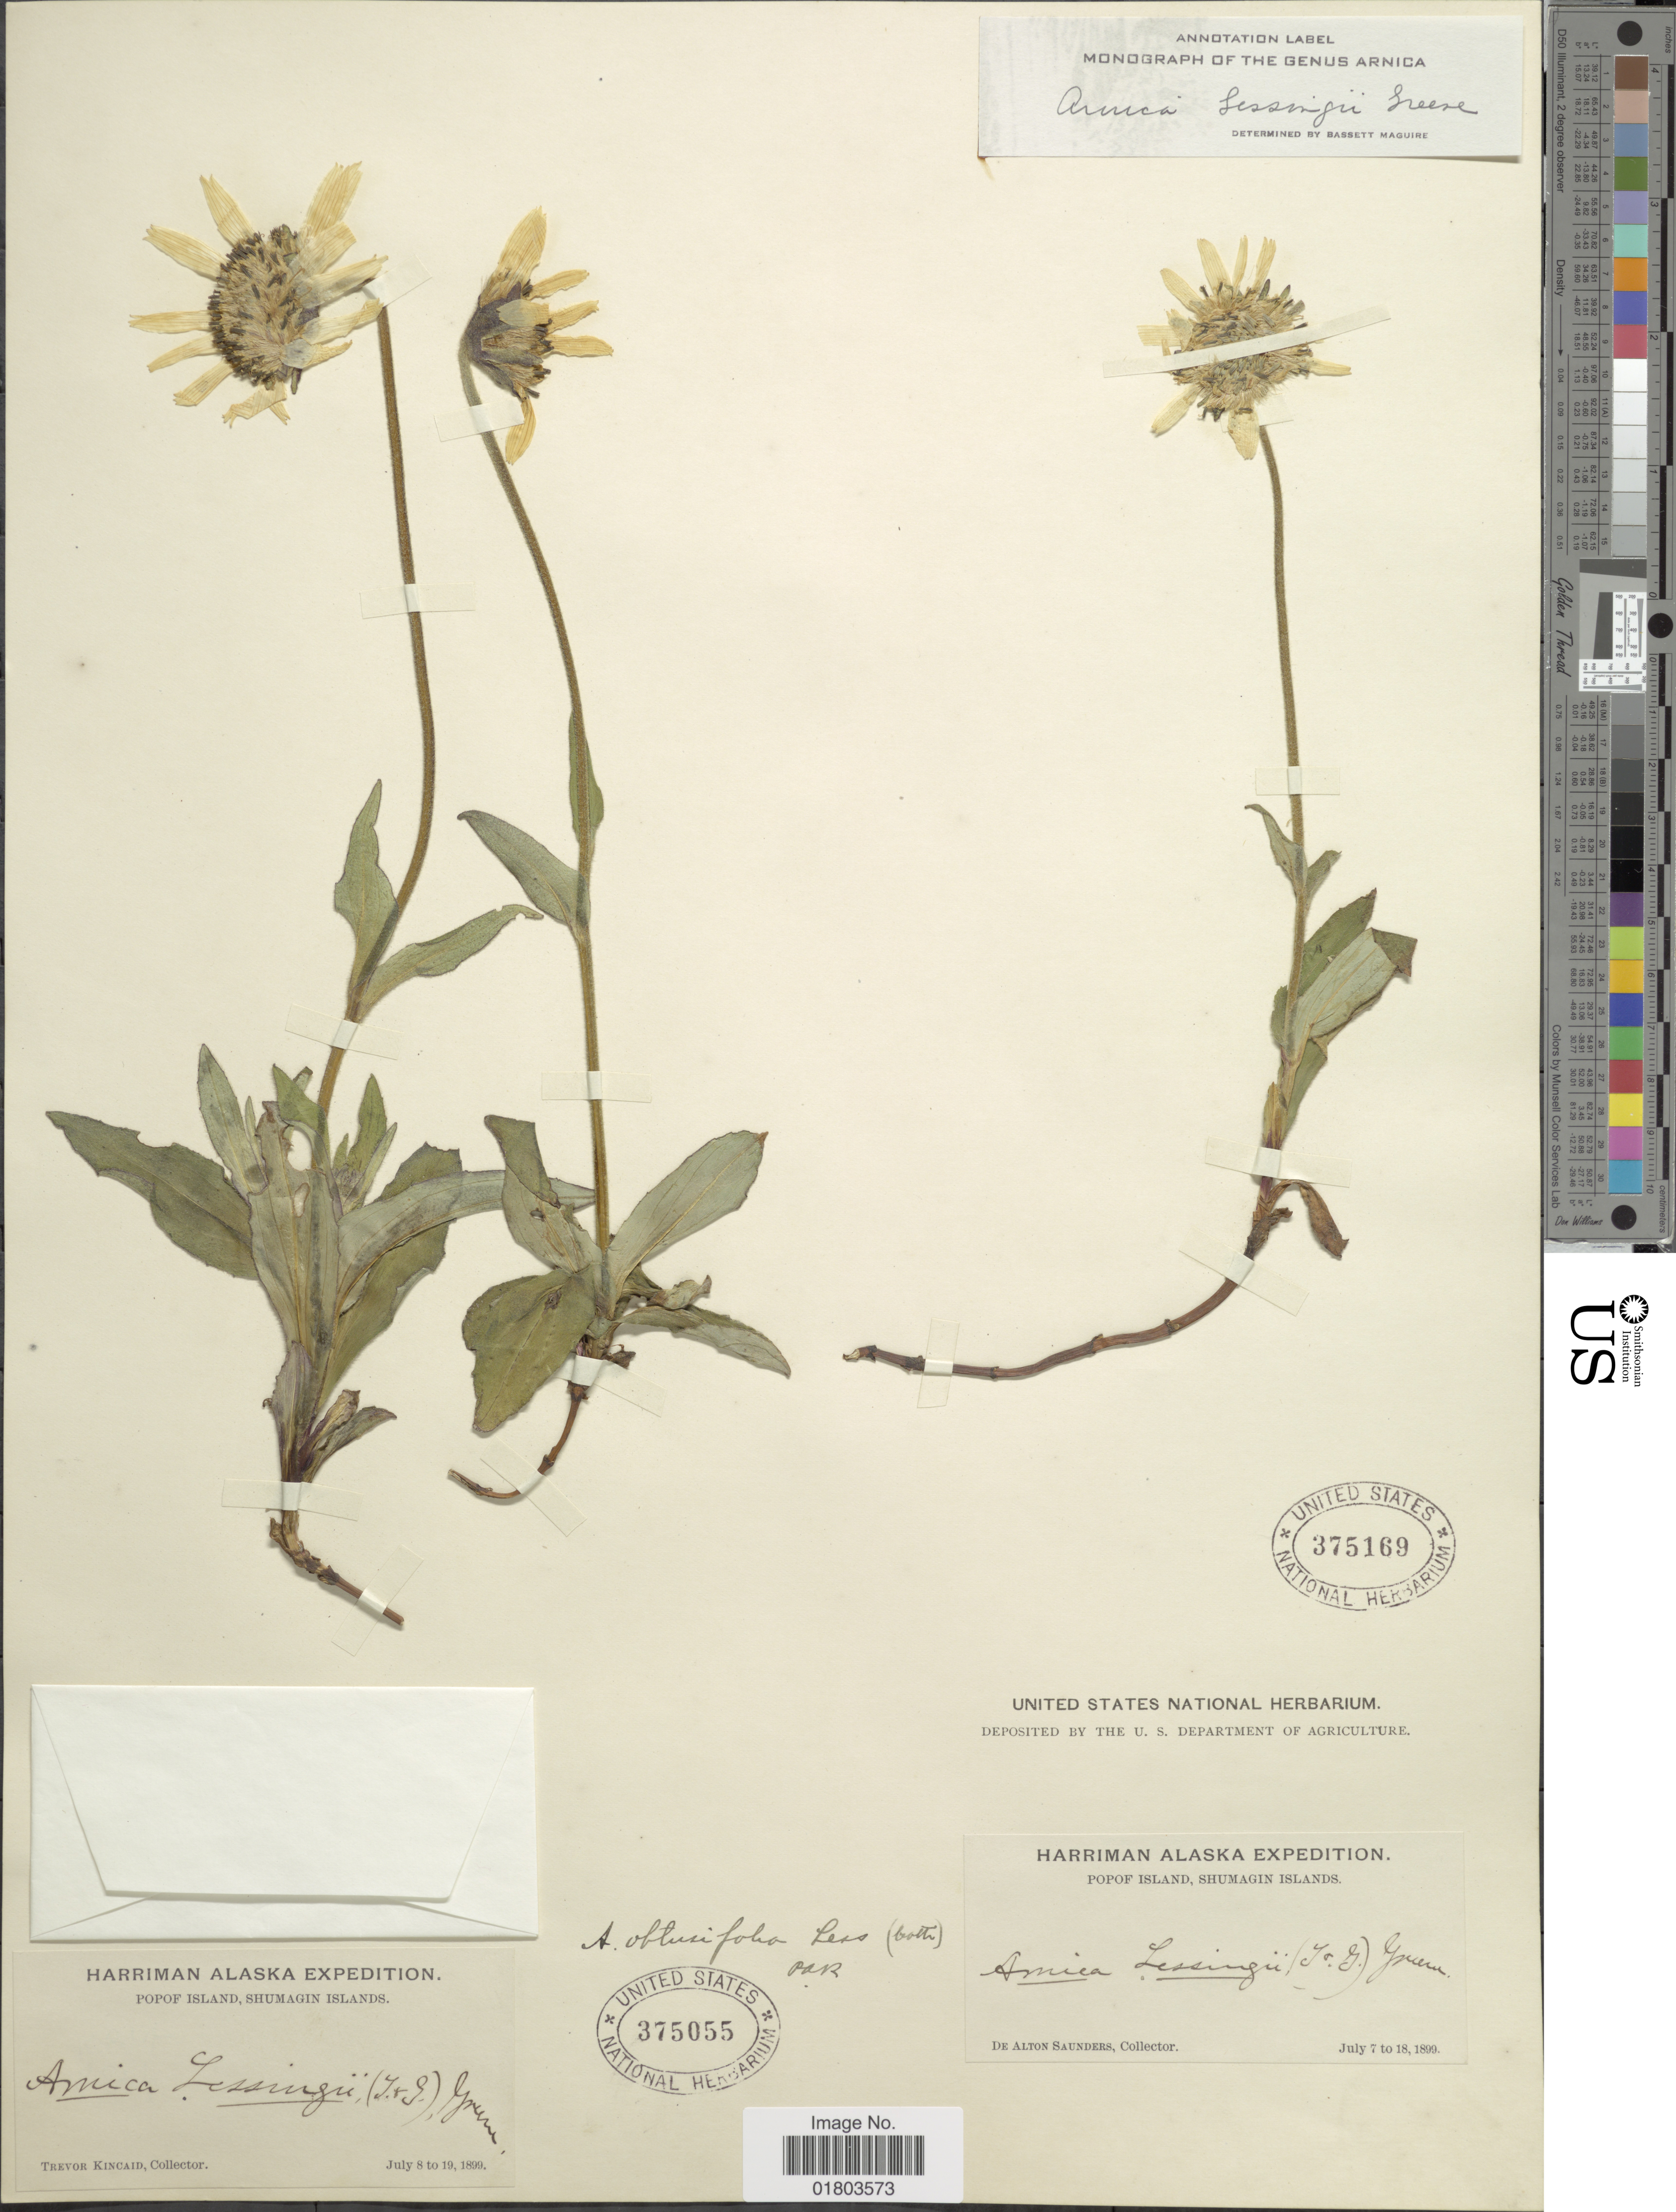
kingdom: Plantae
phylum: Tracheophyta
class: Magnoliopsida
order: Asterales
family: Asteraceae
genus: Arnica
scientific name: Arnica lessingii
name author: (Torr. & A. Gray) Greene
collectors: T. C. Kincaid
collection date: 1899-07-08/1899-07-19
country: United States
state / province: Alaska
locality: Harriman Alaska, Popof Island, Shumagin Islands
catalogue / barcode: US 375055